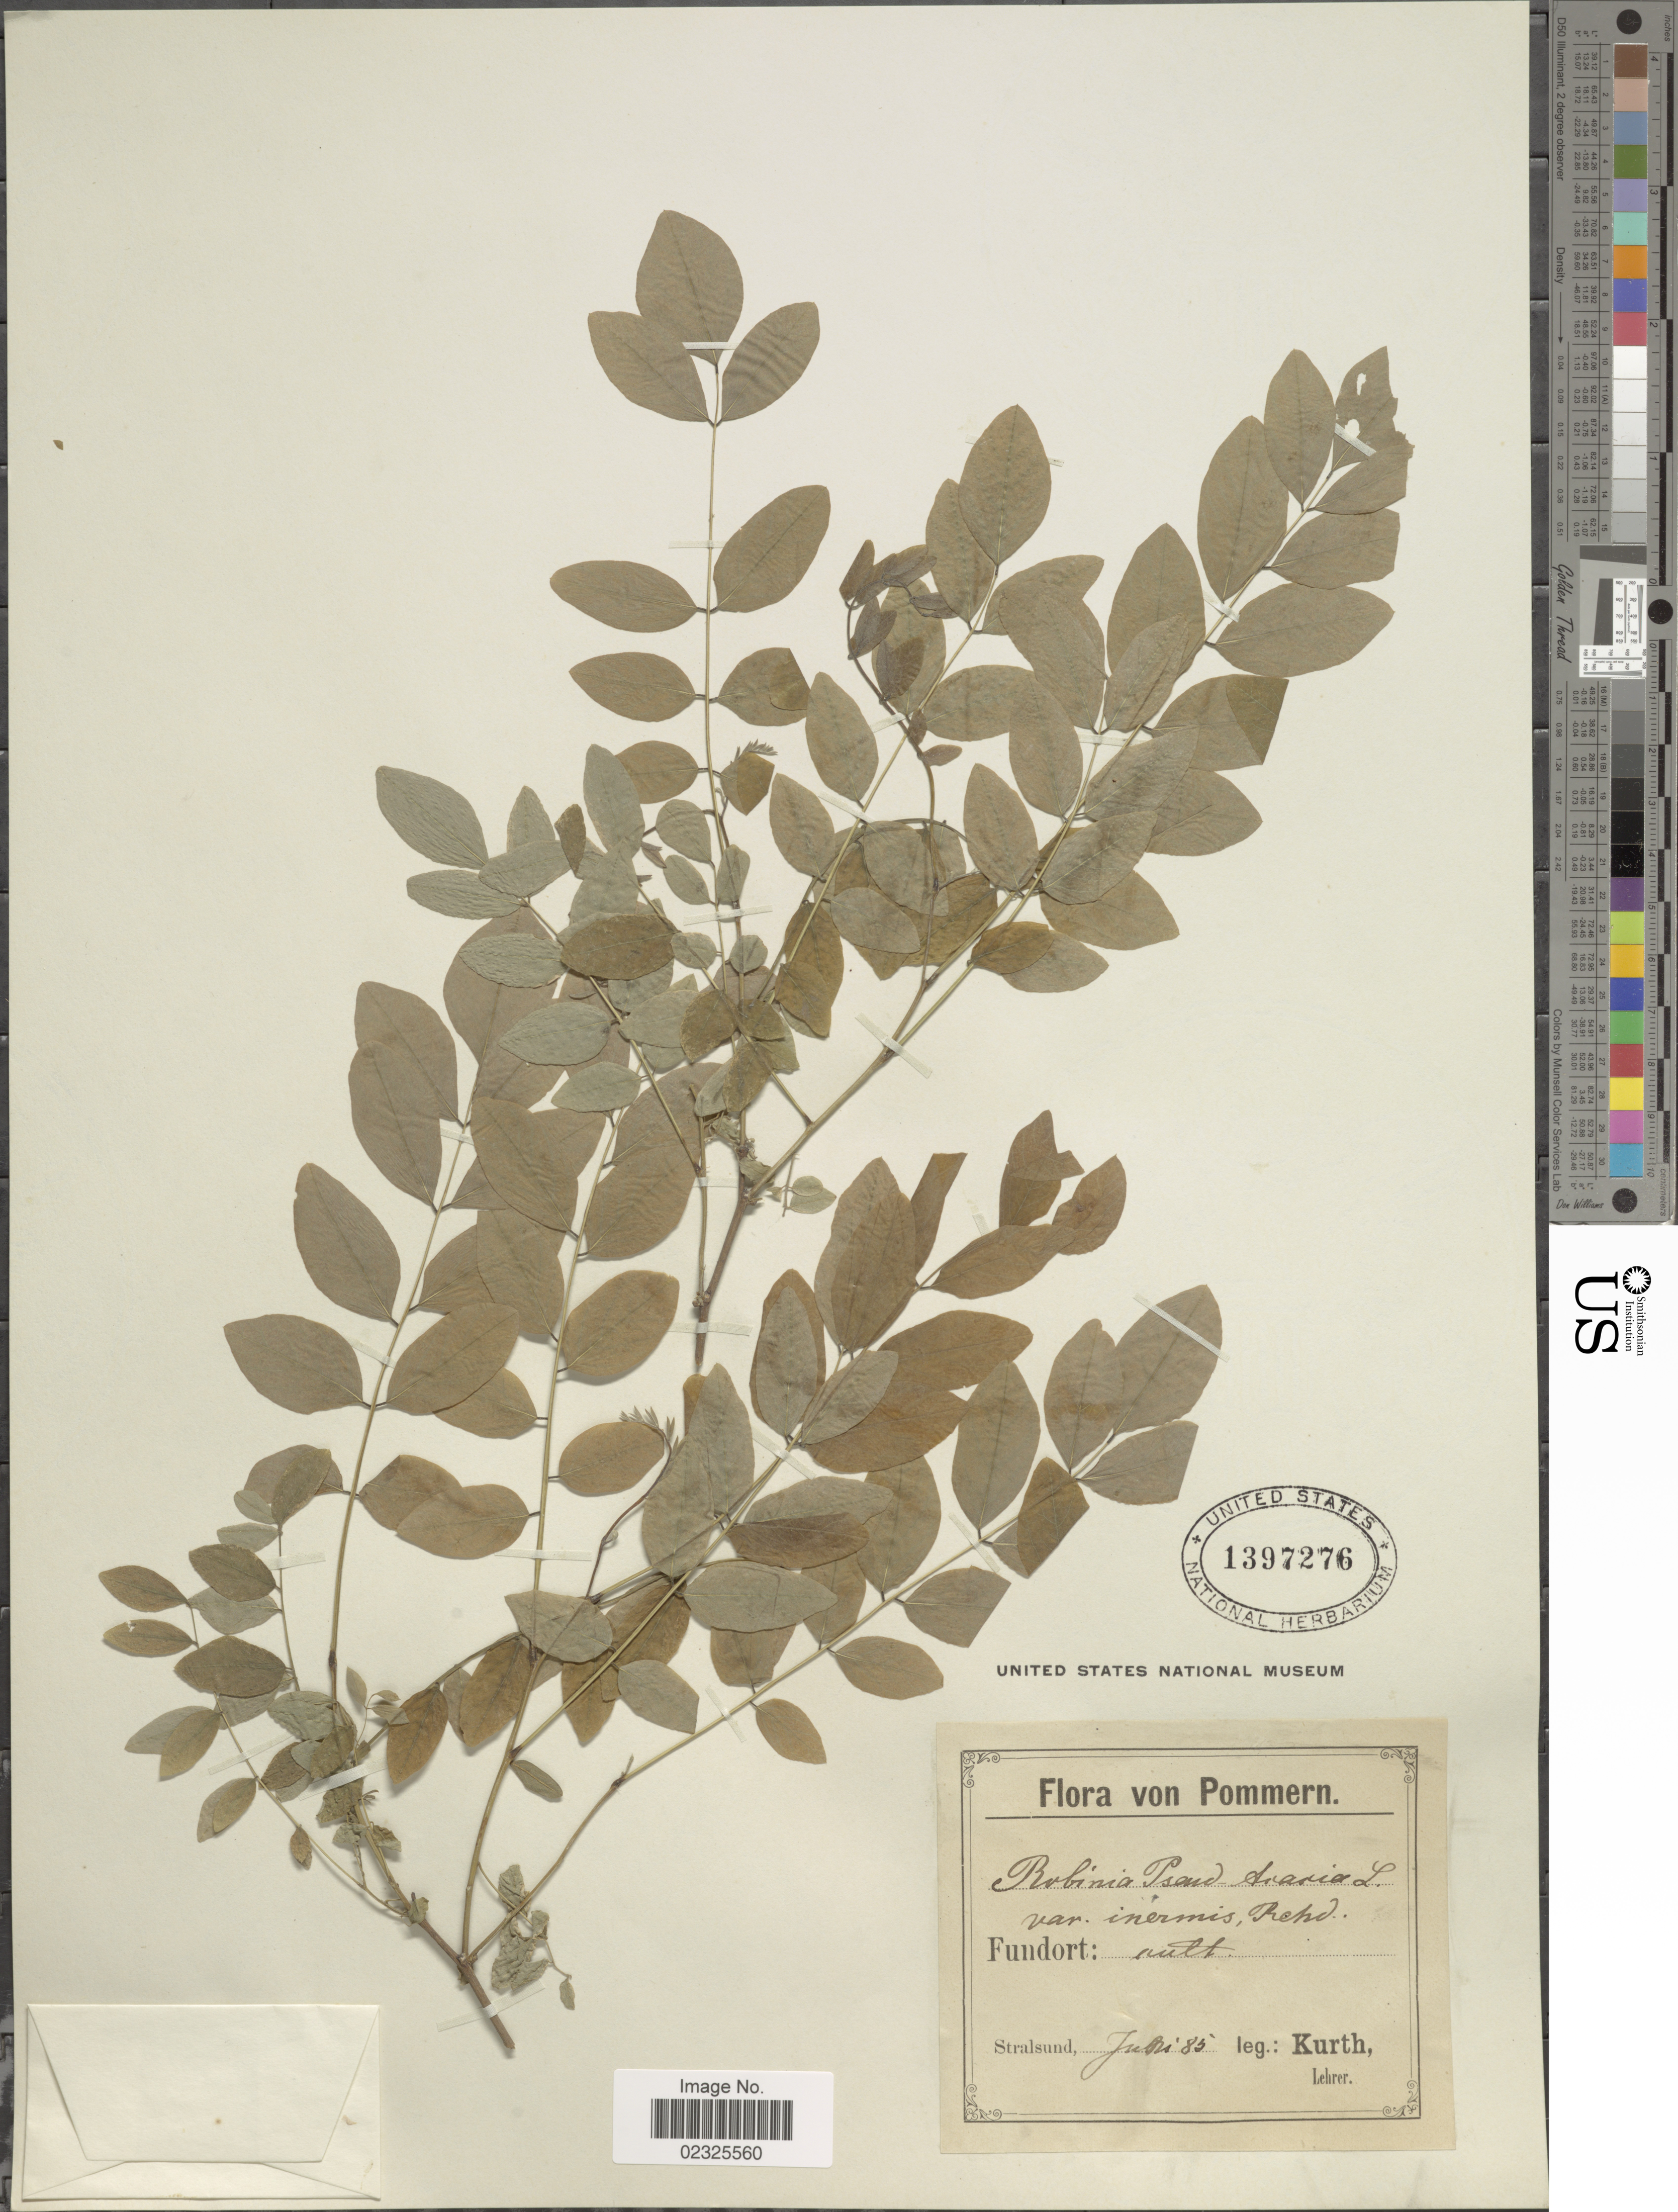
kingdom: Plantae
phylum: Tracheophyta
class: Magnoliopsida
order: Fabales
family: Fabaceae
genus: Robinia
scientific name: Robinia pseudoacacia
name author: L.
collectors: H. Kurth & Lehrer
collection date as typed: Transcribed d/m/y: /7/85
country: Germany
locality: Pommern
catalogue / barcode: US 1397276